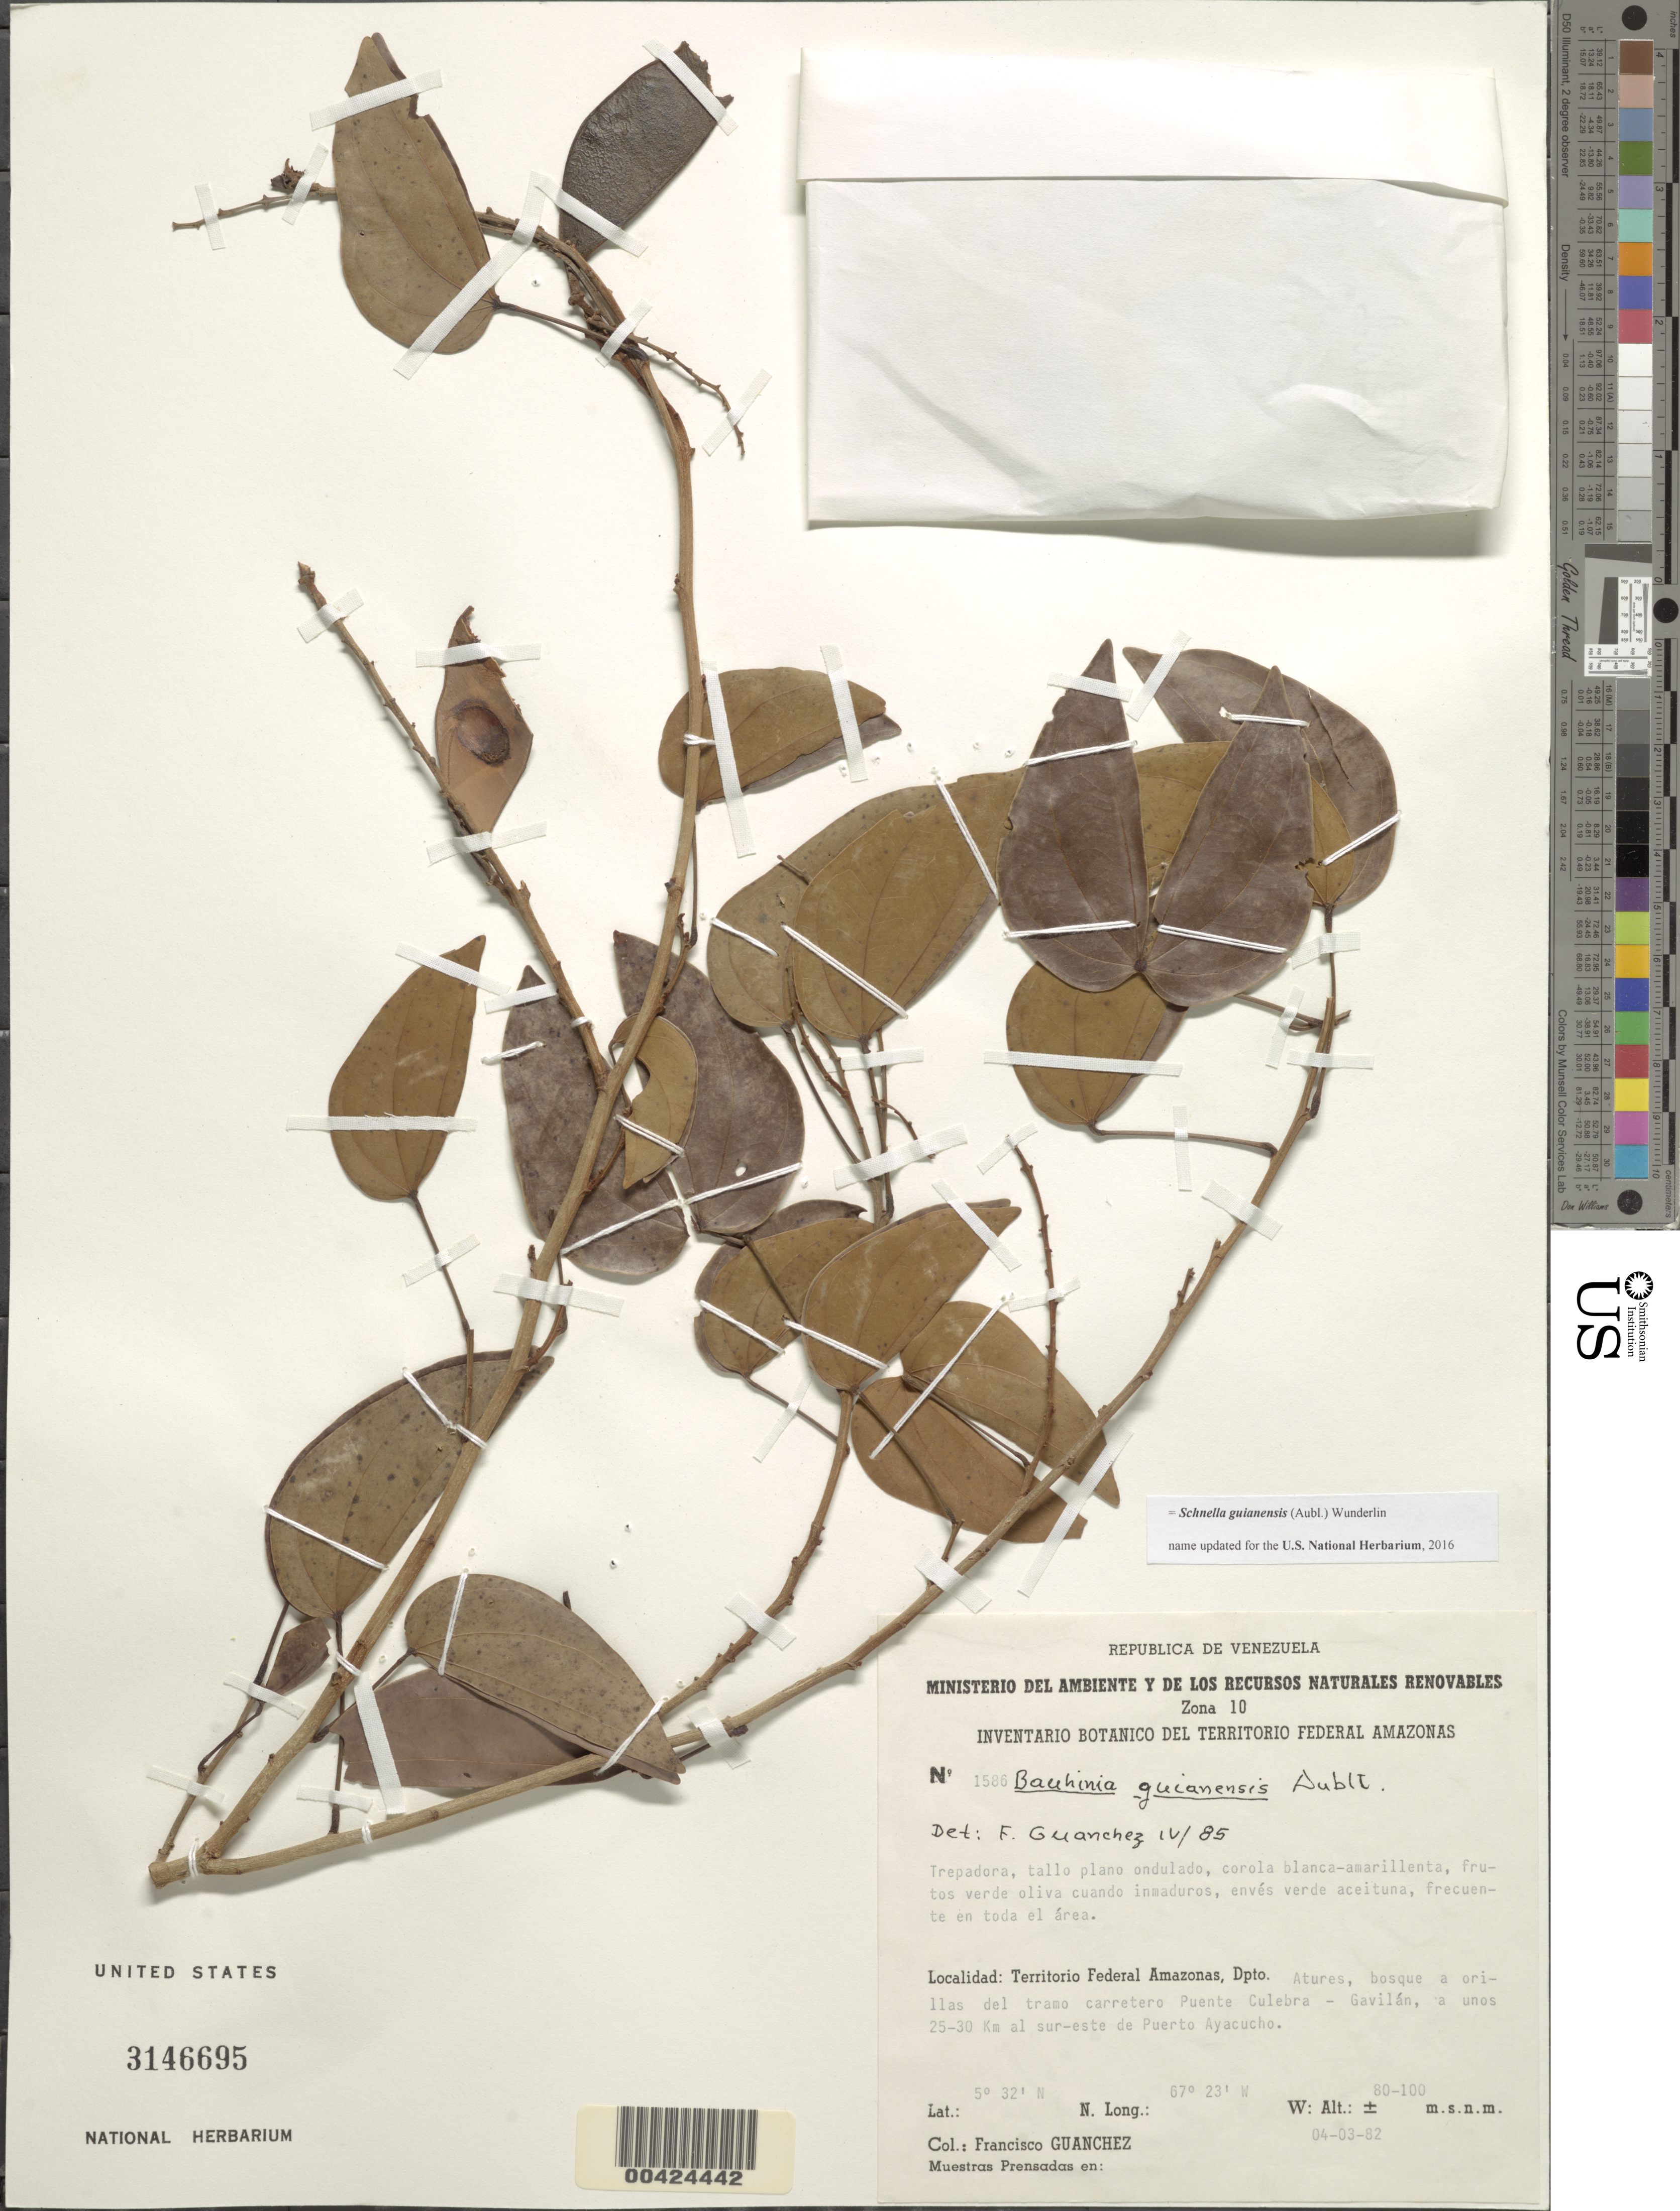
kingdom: Plantae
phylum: Tracheophyta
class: Magnoliopsida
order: Fabales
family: Fabaceae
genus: Schnella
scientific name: Schnella guianensis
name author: (Aubl.) Wunderlin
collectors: F. Guánchez M.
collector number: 1586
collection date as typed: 04 Mar 1982 or 03 Apr 1983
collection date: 1982-03-04 or 1983-04-03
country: Venezuela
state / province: Amazonas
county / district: Atures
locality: Carretero puente Culebra - gavilan; 25 - 30 km se de puerto ayacucho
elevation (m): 80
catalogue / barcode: US 3146695